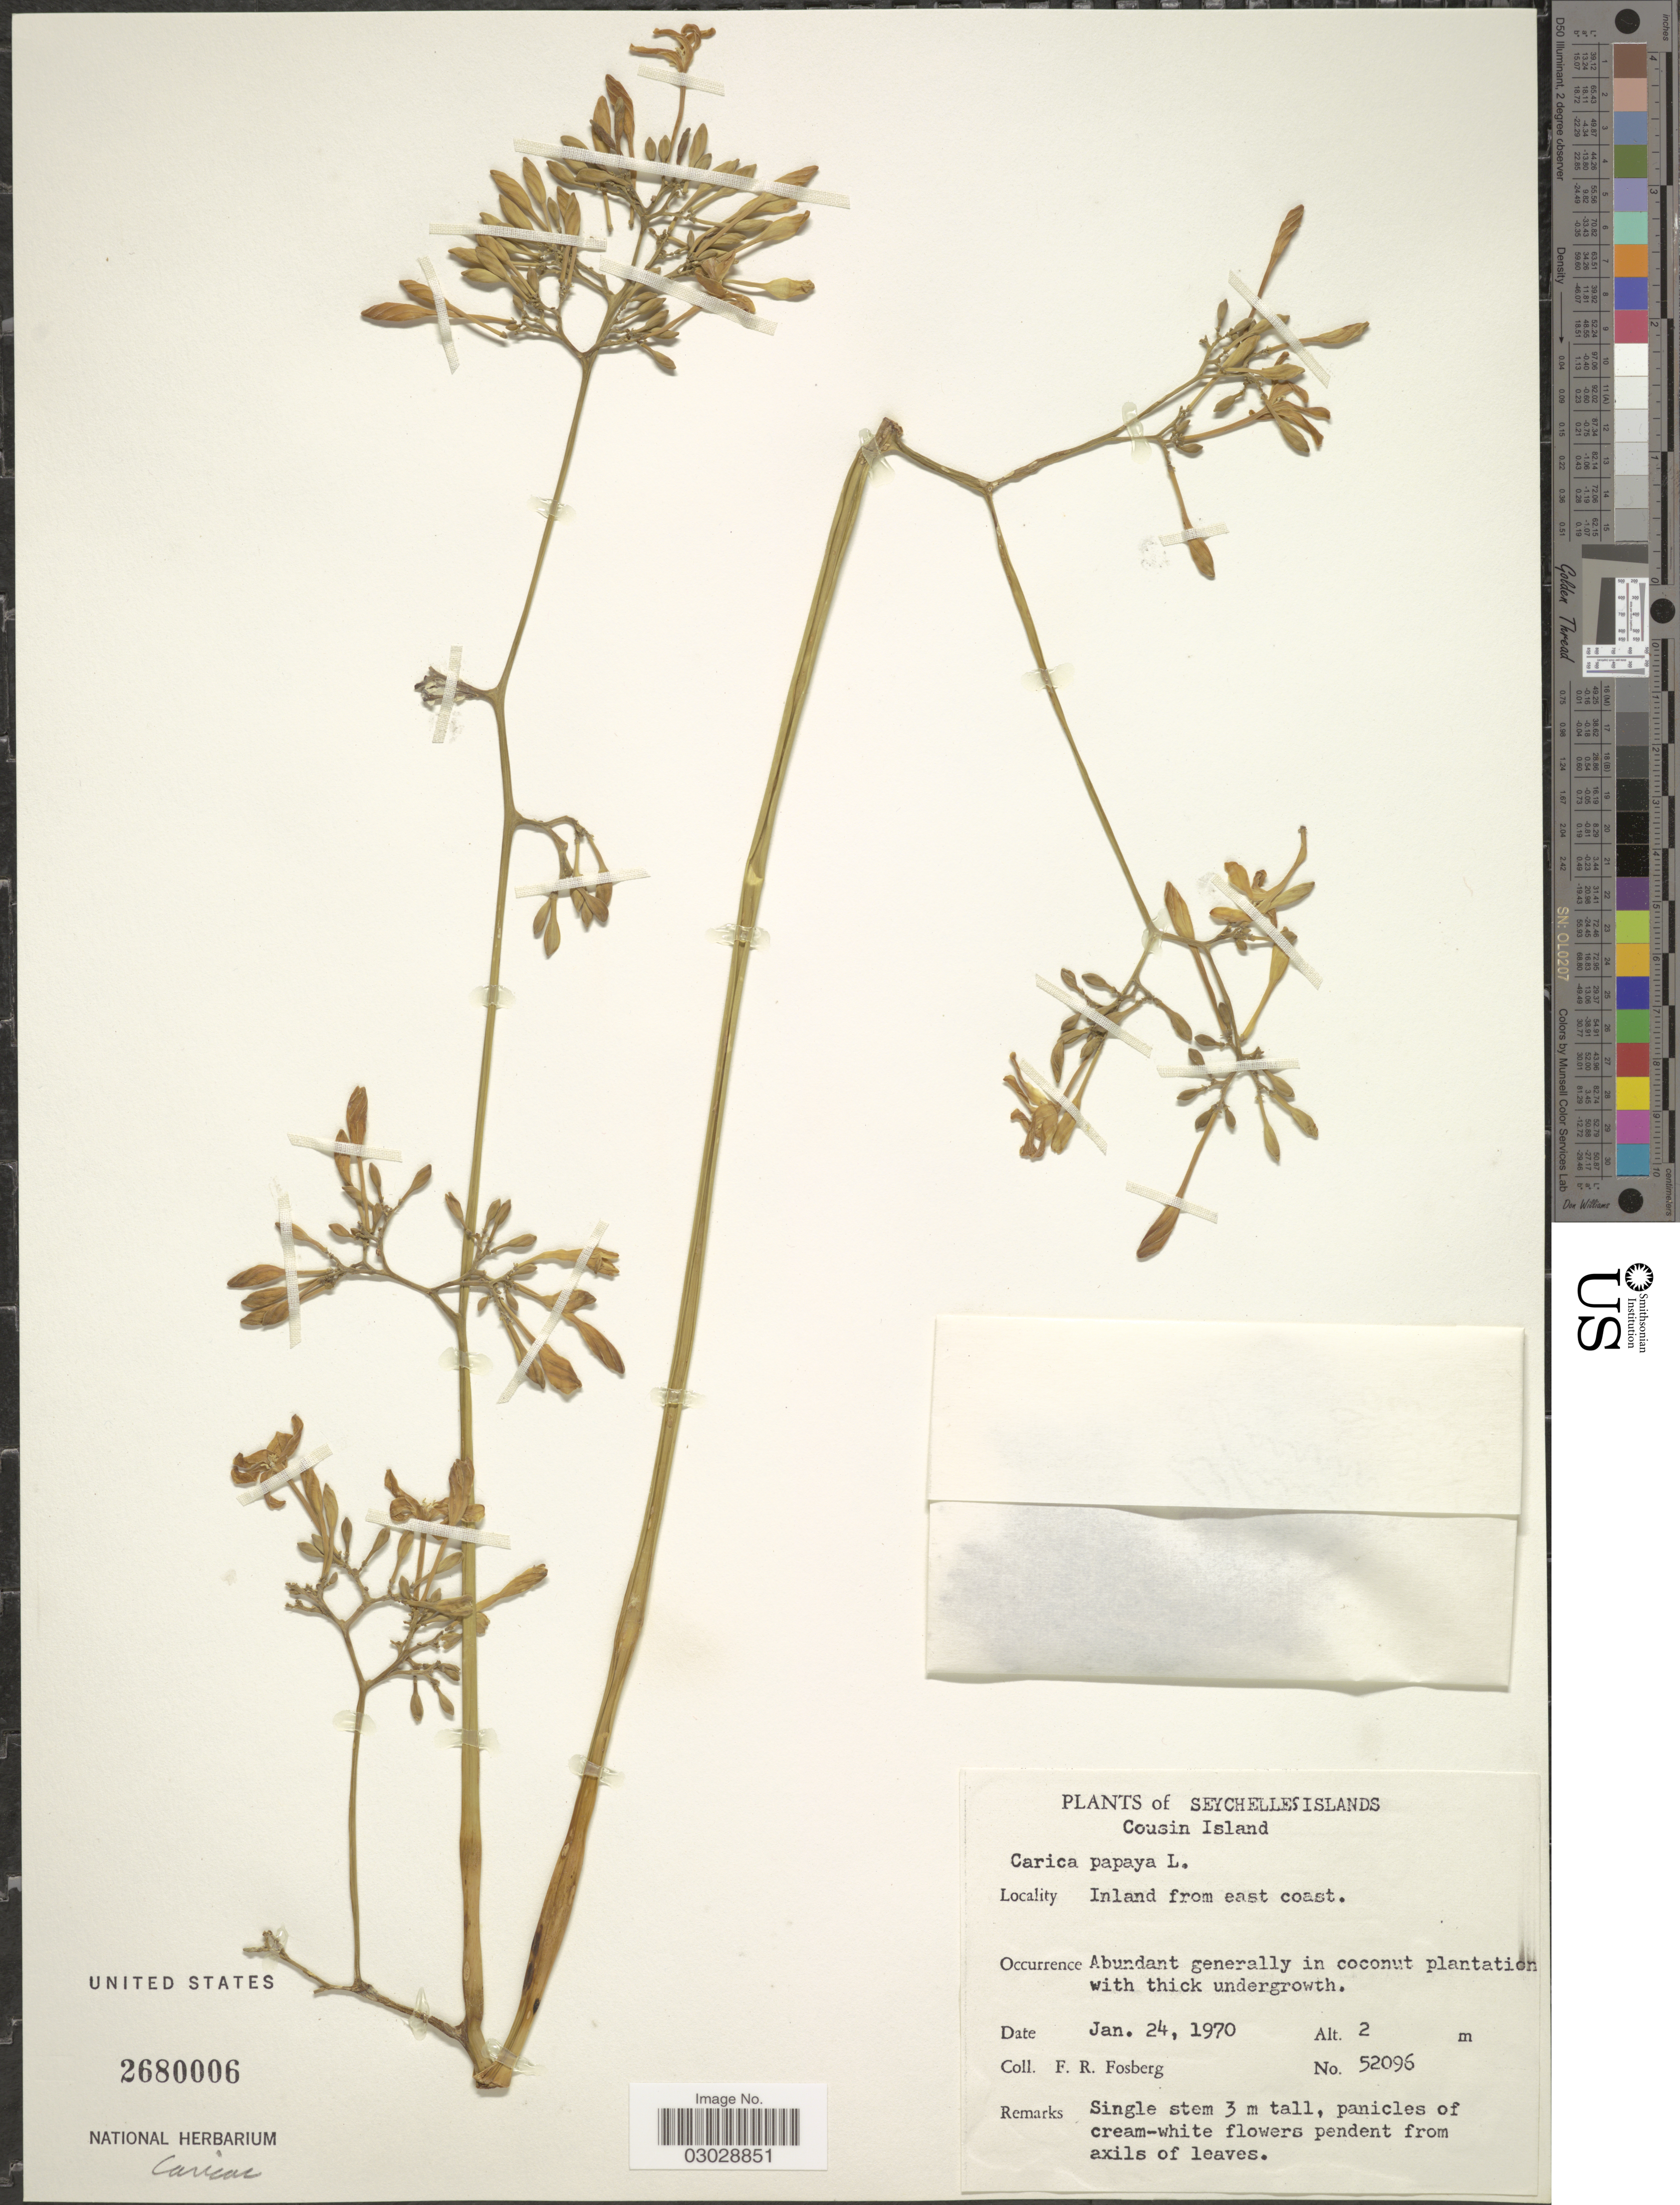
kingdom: Plantae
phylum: Tracheophyta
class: Magnoliopsida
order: Brassicales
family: Caricaceae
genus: Carica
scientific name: Carica papaya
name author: L.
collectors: F. R. Fosberg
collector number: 52096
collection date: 1970-01-24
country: Seychelles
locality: Seychelles Islands. Cousin Island. Inland from east coast.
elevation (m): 2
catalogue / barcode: US 2680006